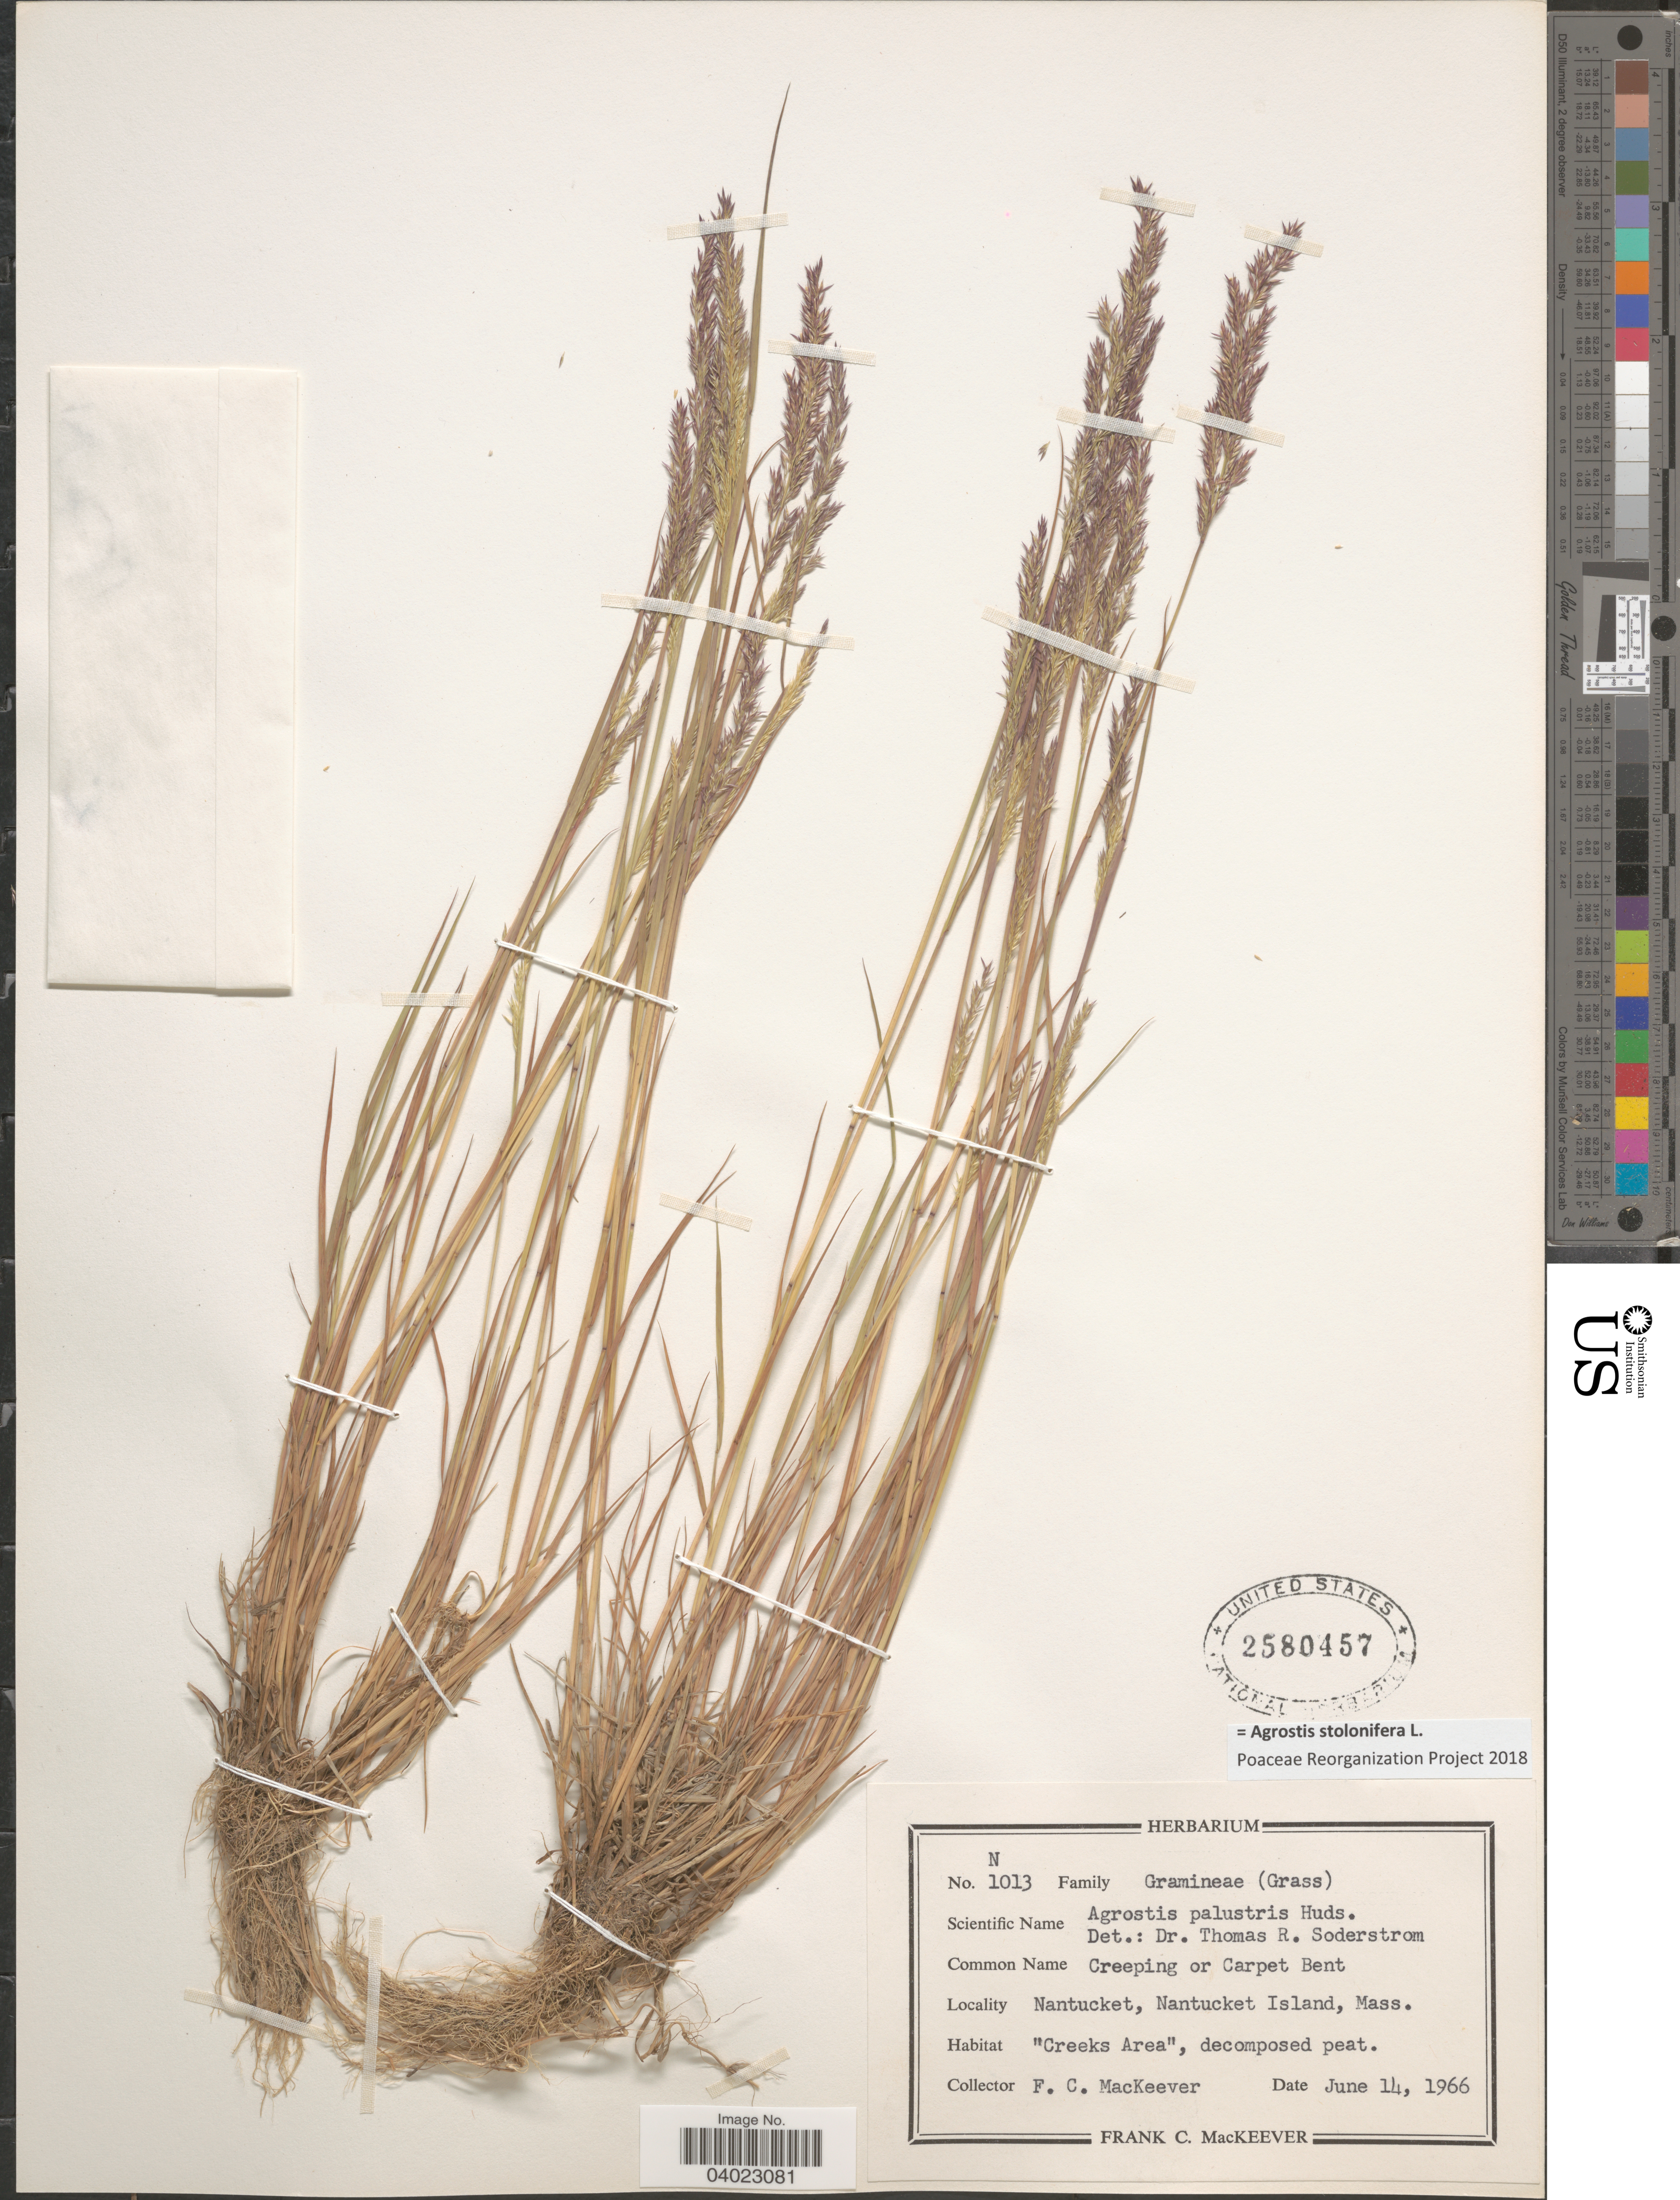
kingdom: Plantae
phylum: Tracheophyta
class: Liliopsida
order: Poales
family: Poaceae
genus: Agrostis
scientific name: Agrostis stolonifera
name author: L.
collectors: F. Mackeever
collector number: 1013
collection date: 1966-06-14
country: United States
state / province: Massachusetts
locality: Nantucket, Nantucket Island. "Creeks Area", decomposed peat.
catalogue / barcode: US 2580457